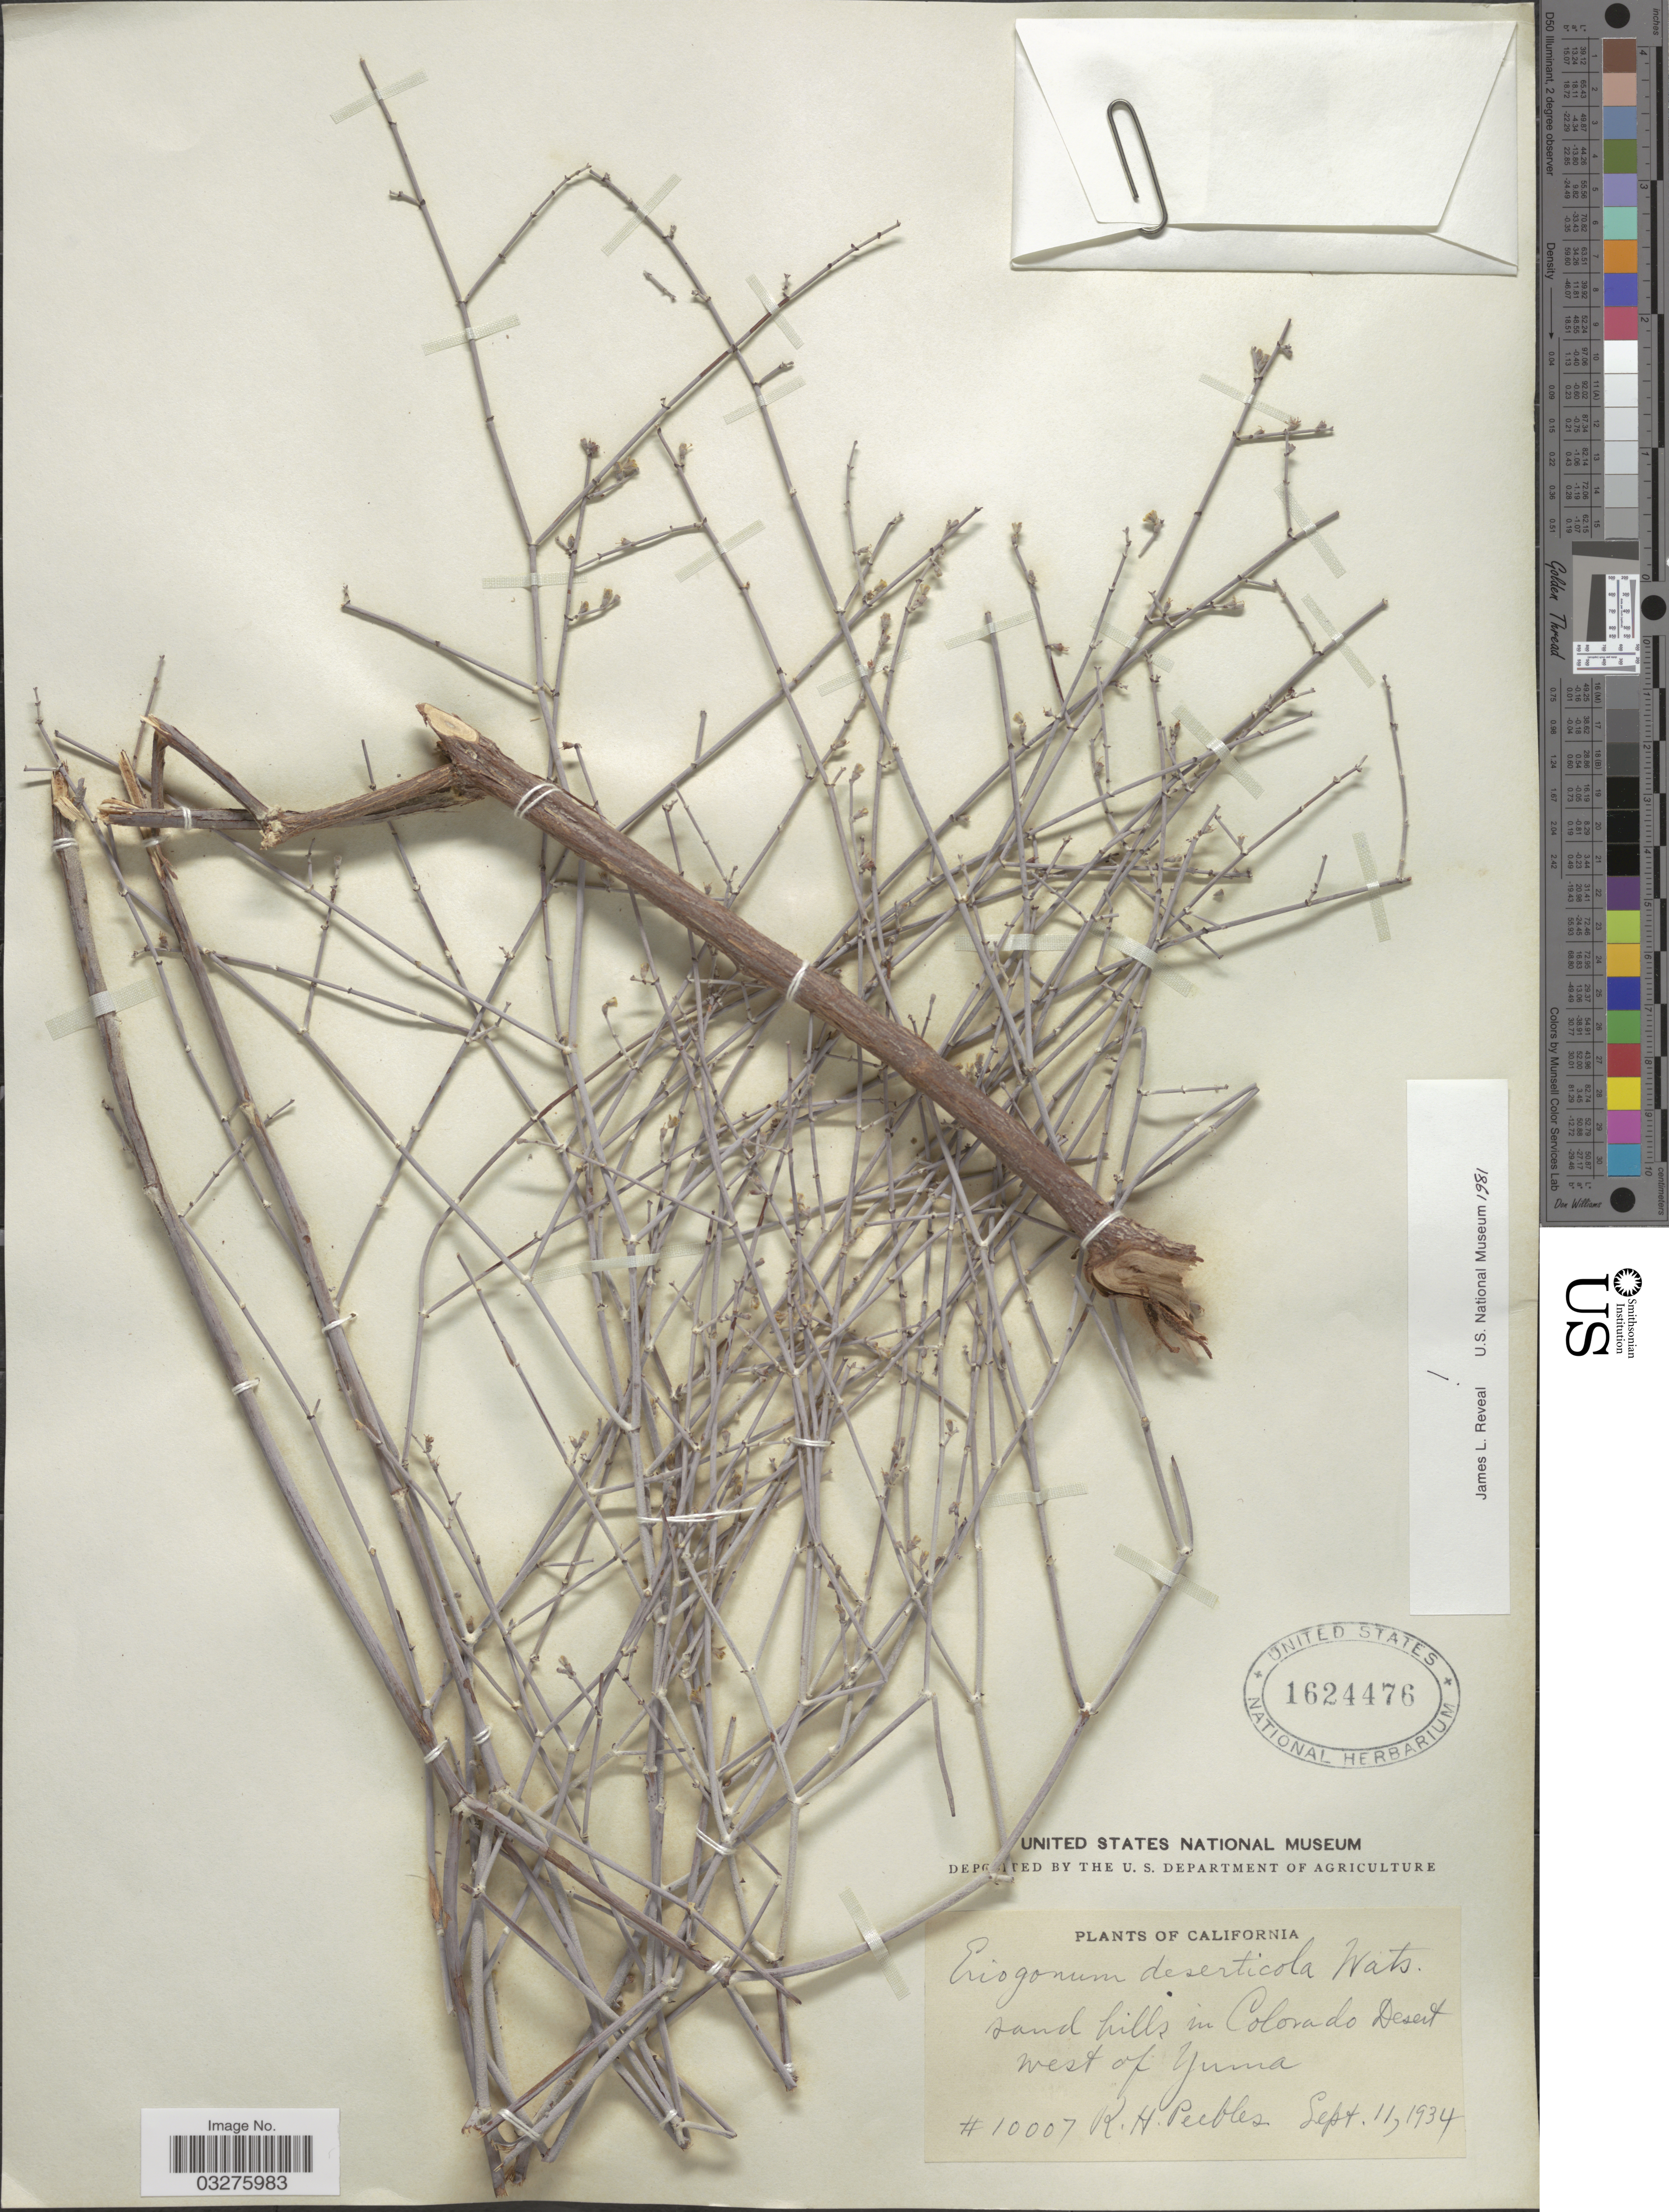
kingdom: Plantae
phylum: Tracheophyta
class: Magnoliopsida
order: Caryophyllales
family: Polygonaceae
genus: Eriogonum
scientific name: Eriogonum deserticola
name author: S. Watson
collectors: R. H. Peebles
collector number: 10007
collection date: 1934-09-11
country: United States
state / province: California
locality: Colorado Desert west of Yuma.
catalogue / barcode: US 1624476